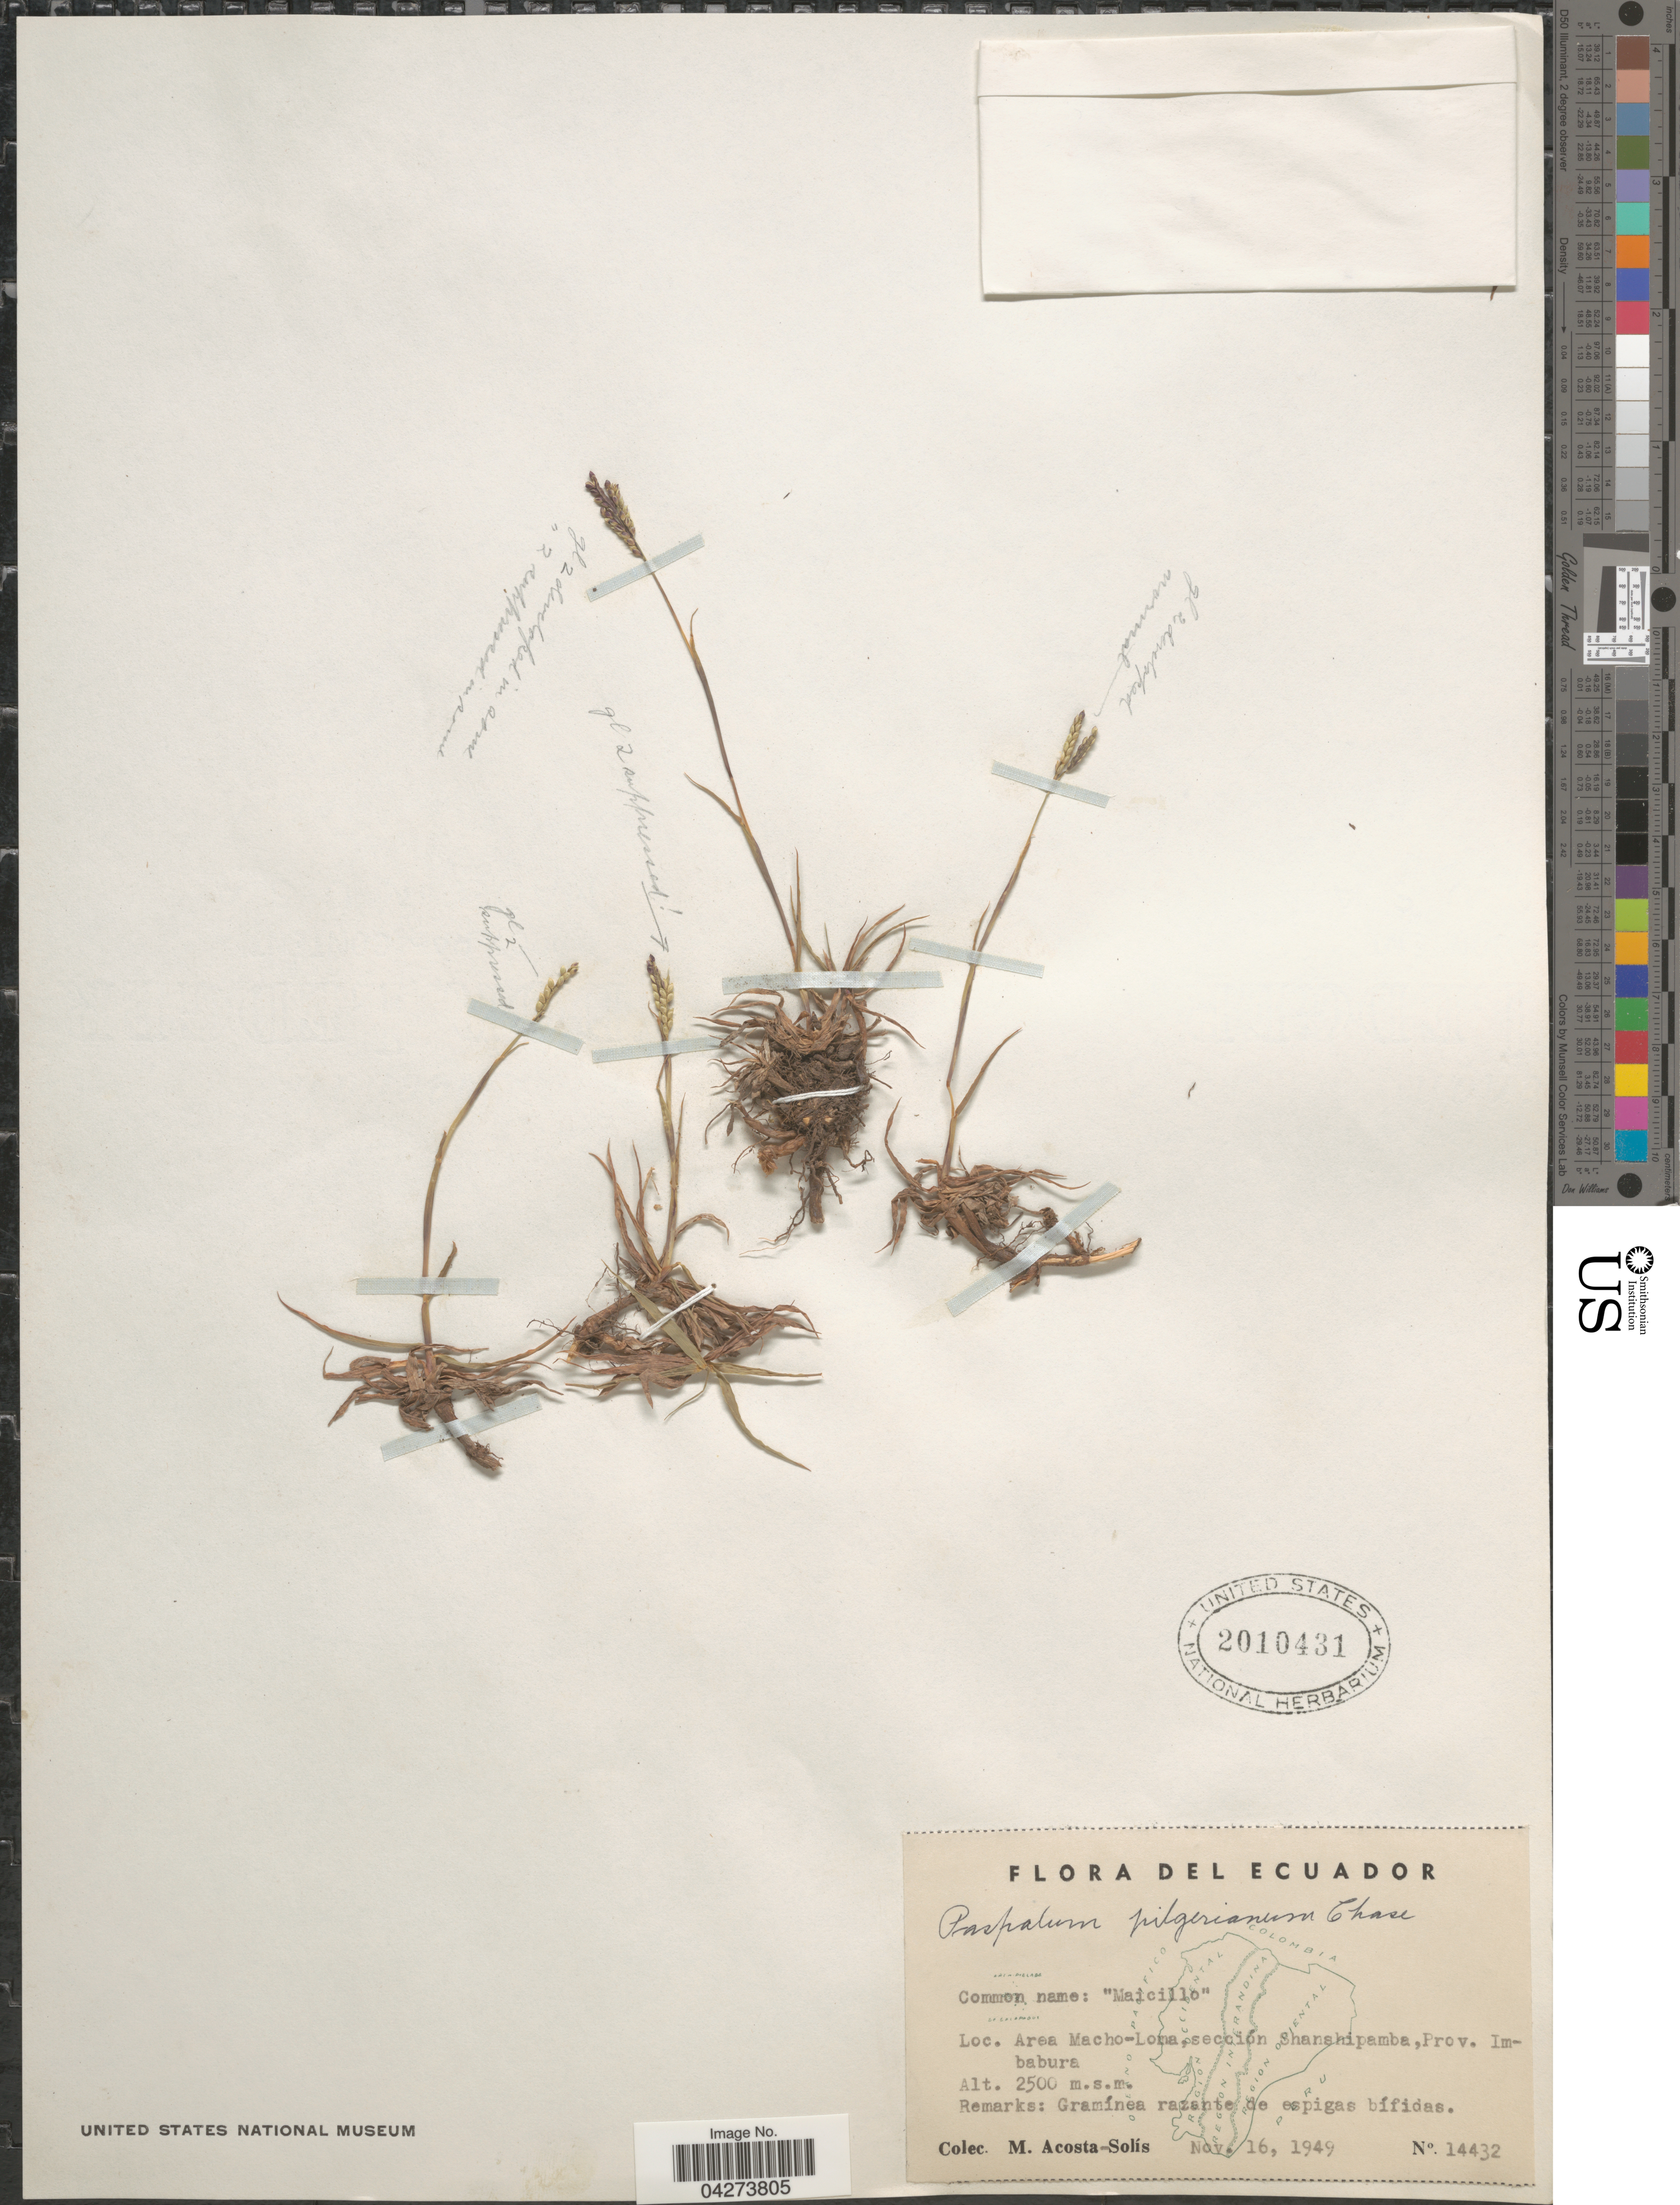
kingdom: Plantae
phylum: Tracheophyta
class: Liliopsida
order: Poales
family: Poaceae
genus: Paspalum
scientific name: Paspalum pilgerianum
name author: Chase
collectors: M. Acosta Solis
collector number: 14432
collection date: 1949-11-16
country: Ecuador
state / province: Imbabura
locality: Area Macho - Loma, sección Shanshipamba, Prov. Imbabura.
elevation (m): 2500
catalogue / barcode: US 2010431